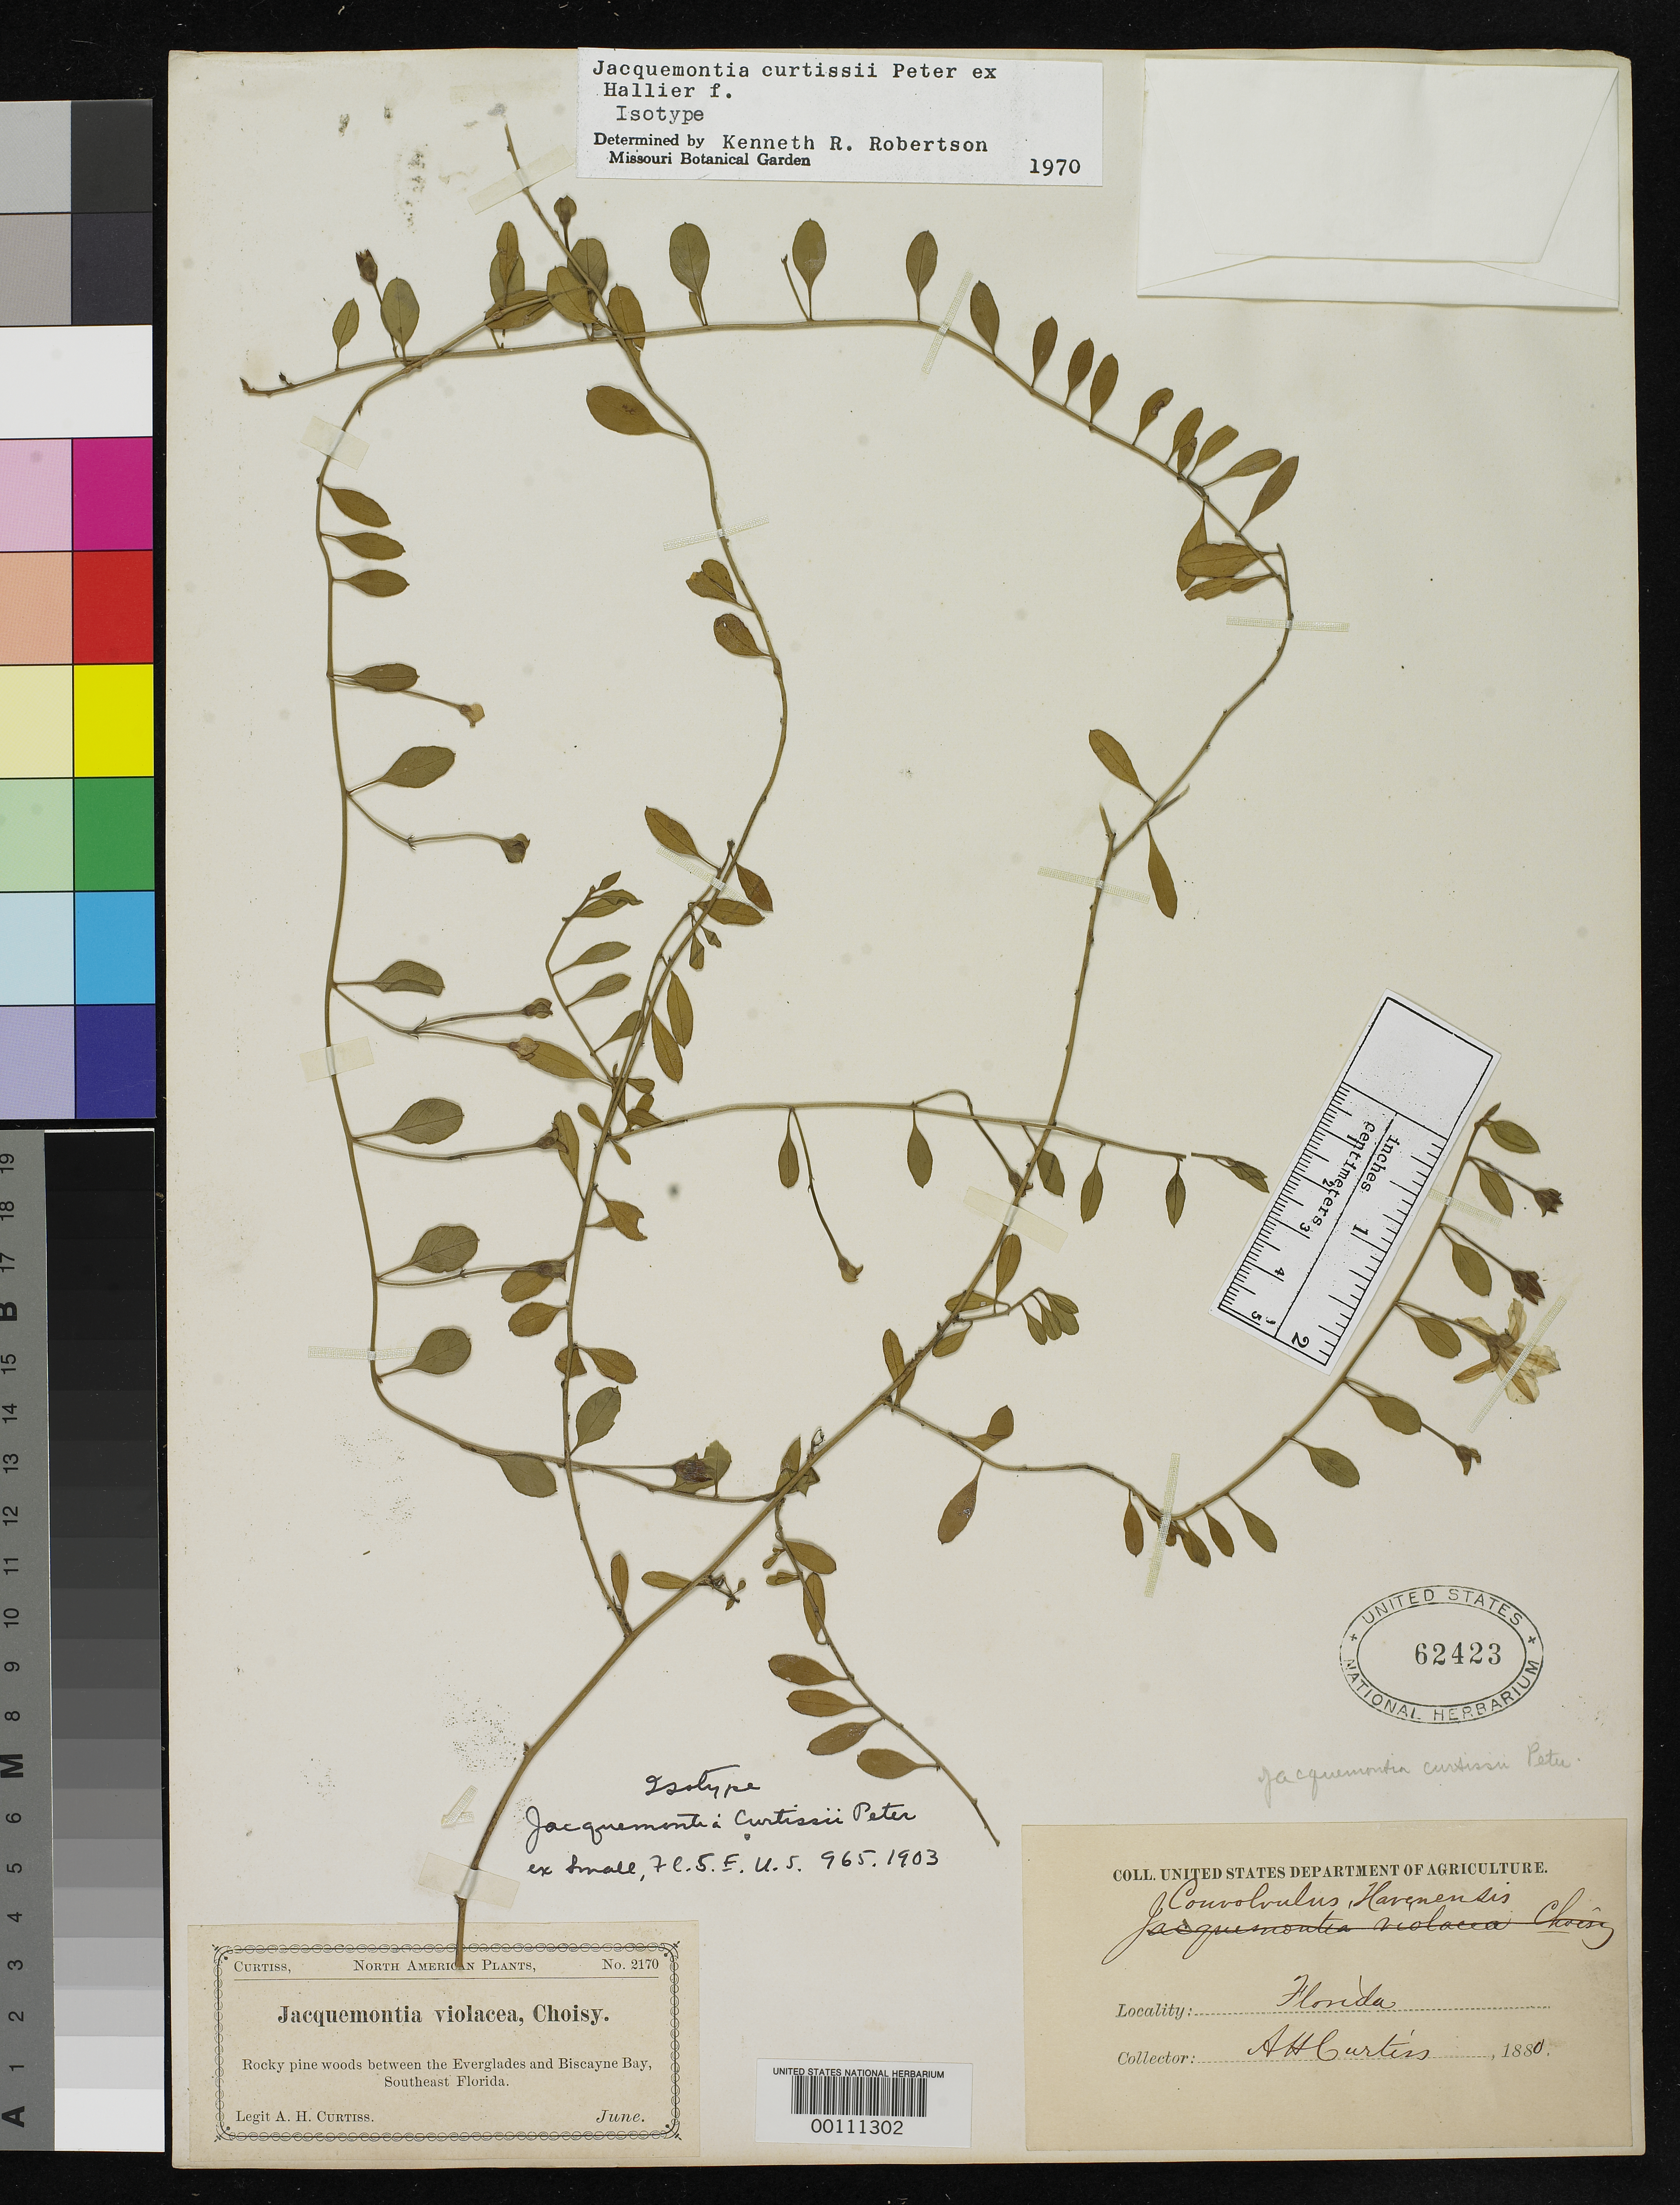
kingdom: Plantae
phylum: Tracheophyta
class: Magnoliopsida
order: Solanales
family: Convolvulaceae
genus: Jacquemontia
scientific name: Jacquemontia curtissii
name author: Peter ex Hallier f.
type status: Type Collection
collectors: A. H. Curtiss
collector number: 2170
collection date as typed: Jun 1880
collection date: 1880-06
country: United States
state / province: Florida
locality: Woods between Everglades & Biscayne Bay.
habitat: Woods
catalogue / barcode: US 62423